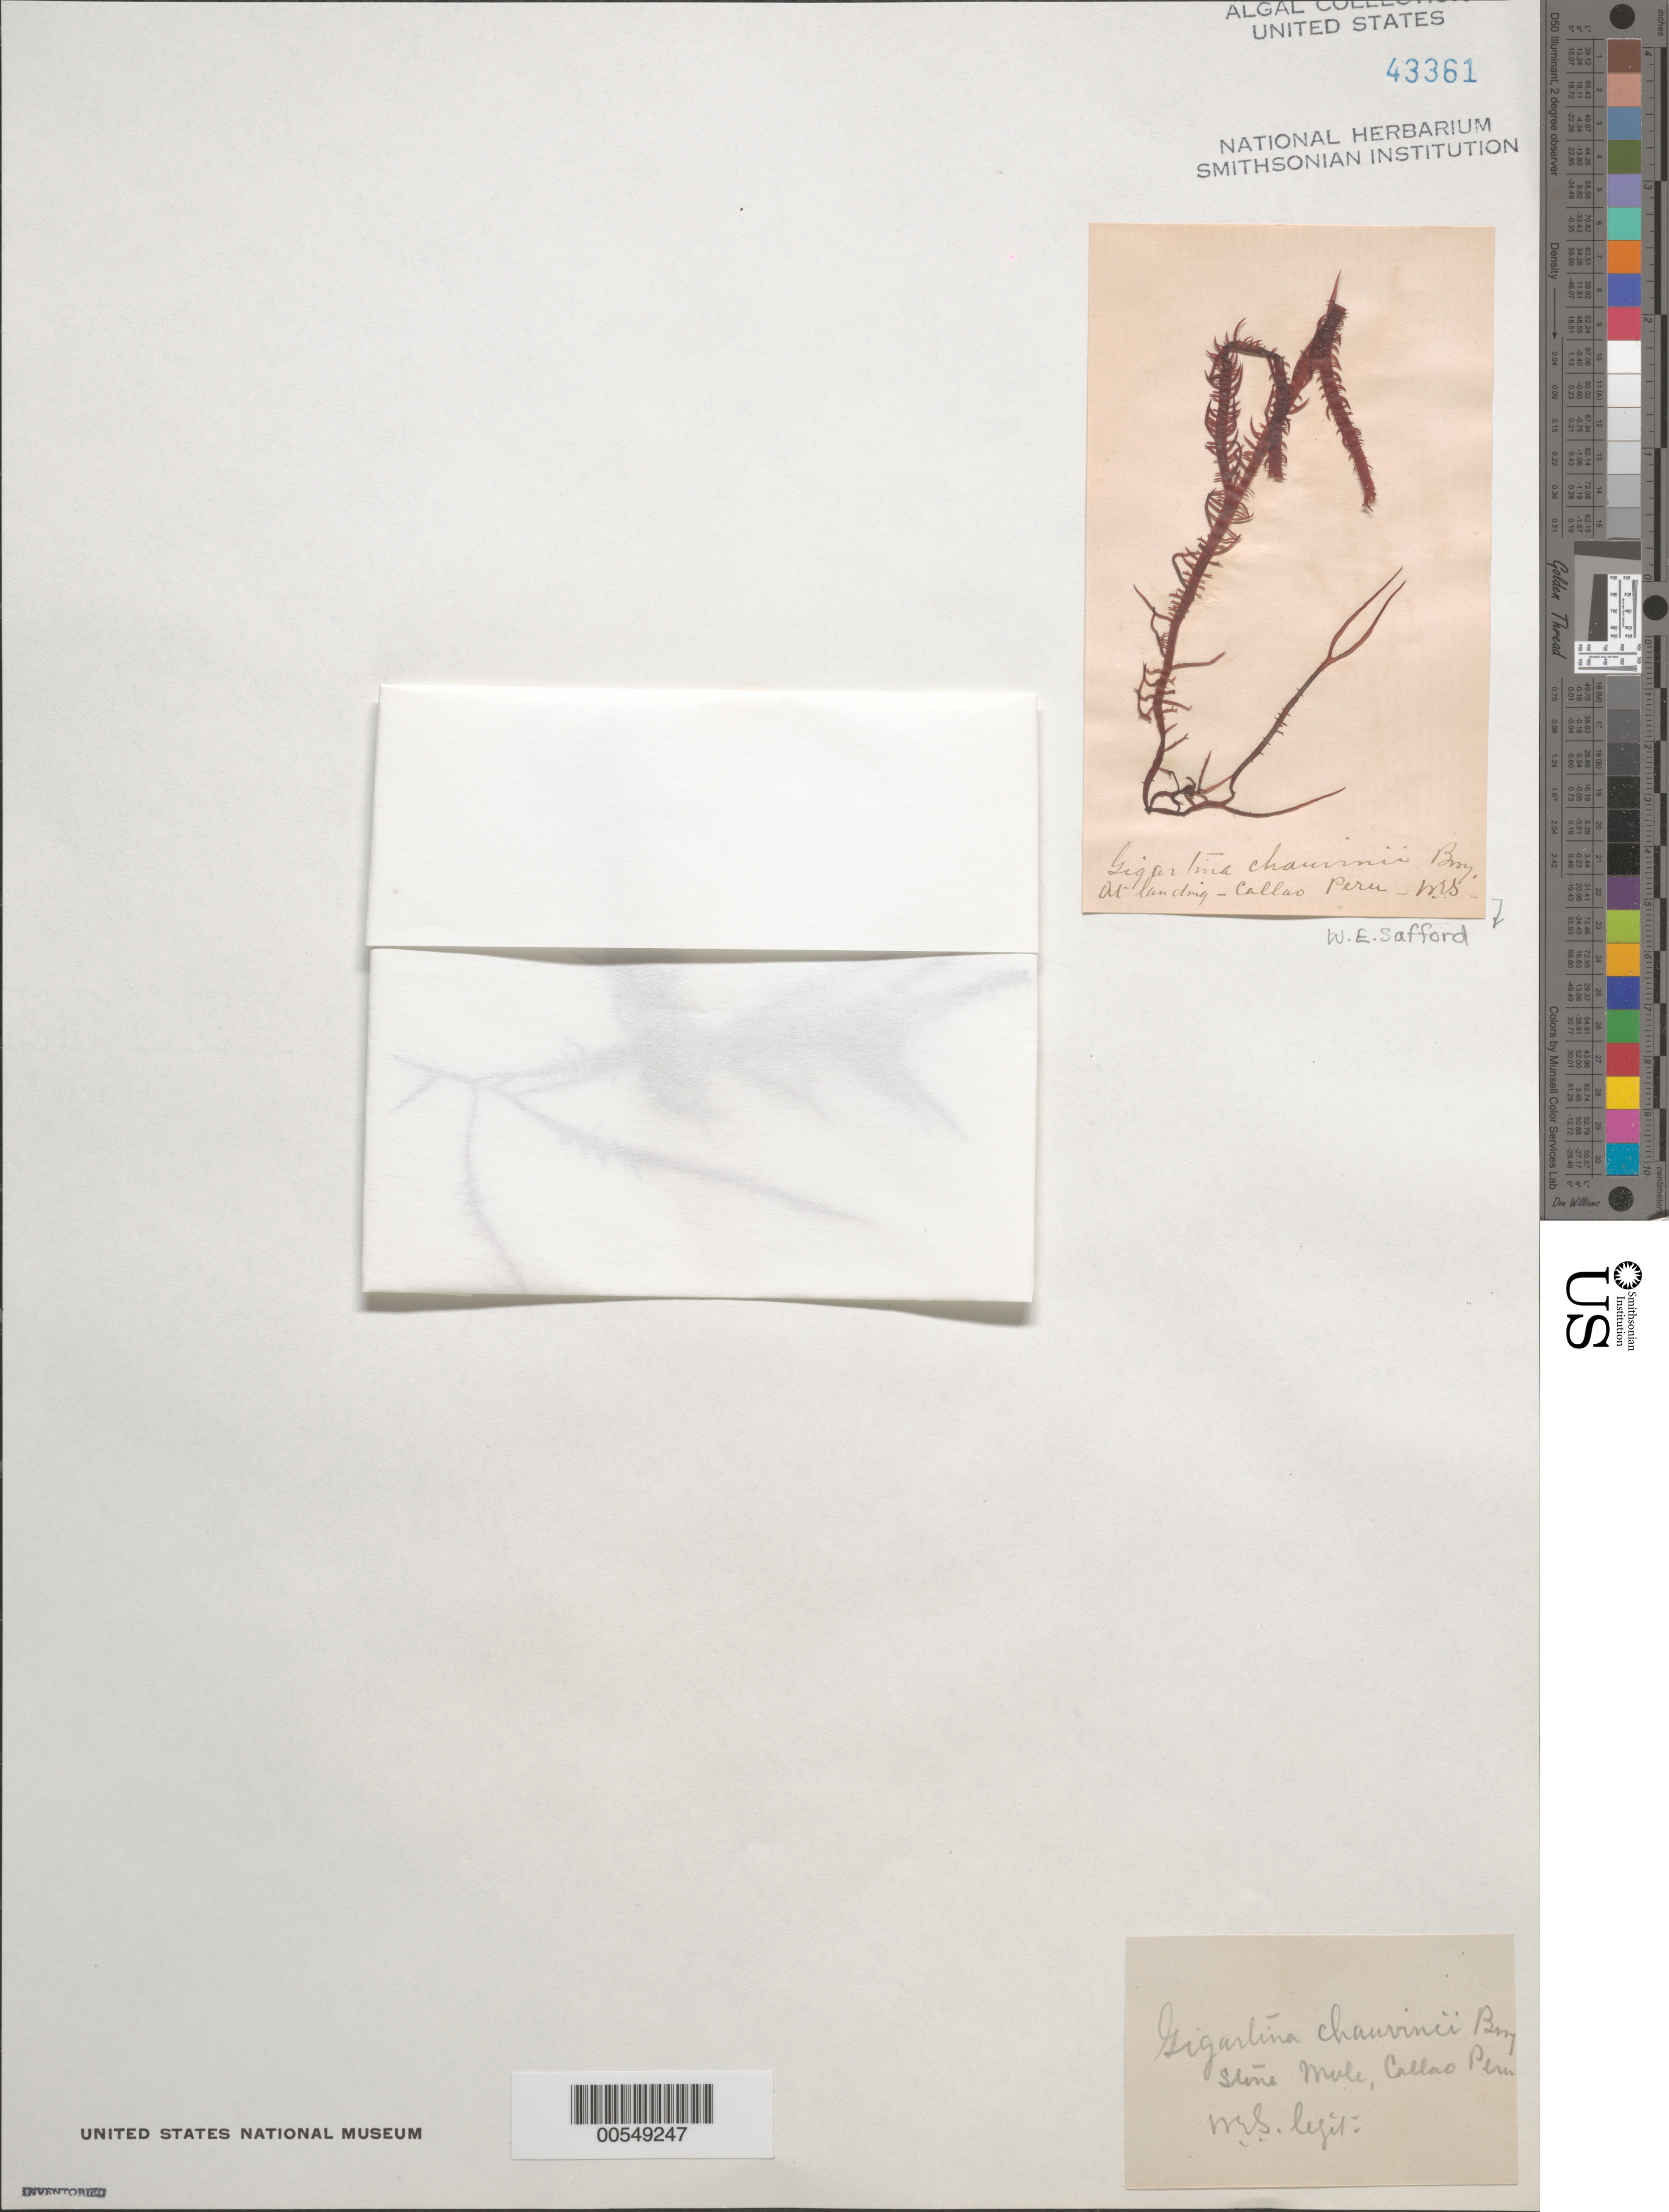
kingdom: Plantae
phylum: Rhodophyta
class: Florideophyceae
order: Gigartinales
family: Gigartinaceae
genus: Chondracanthus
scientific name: Chondracanthus chauvinii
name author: (Bory) Kütz.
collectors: W. E. Safford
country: Peru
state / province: Callao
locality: Callao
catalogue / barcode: US 43361